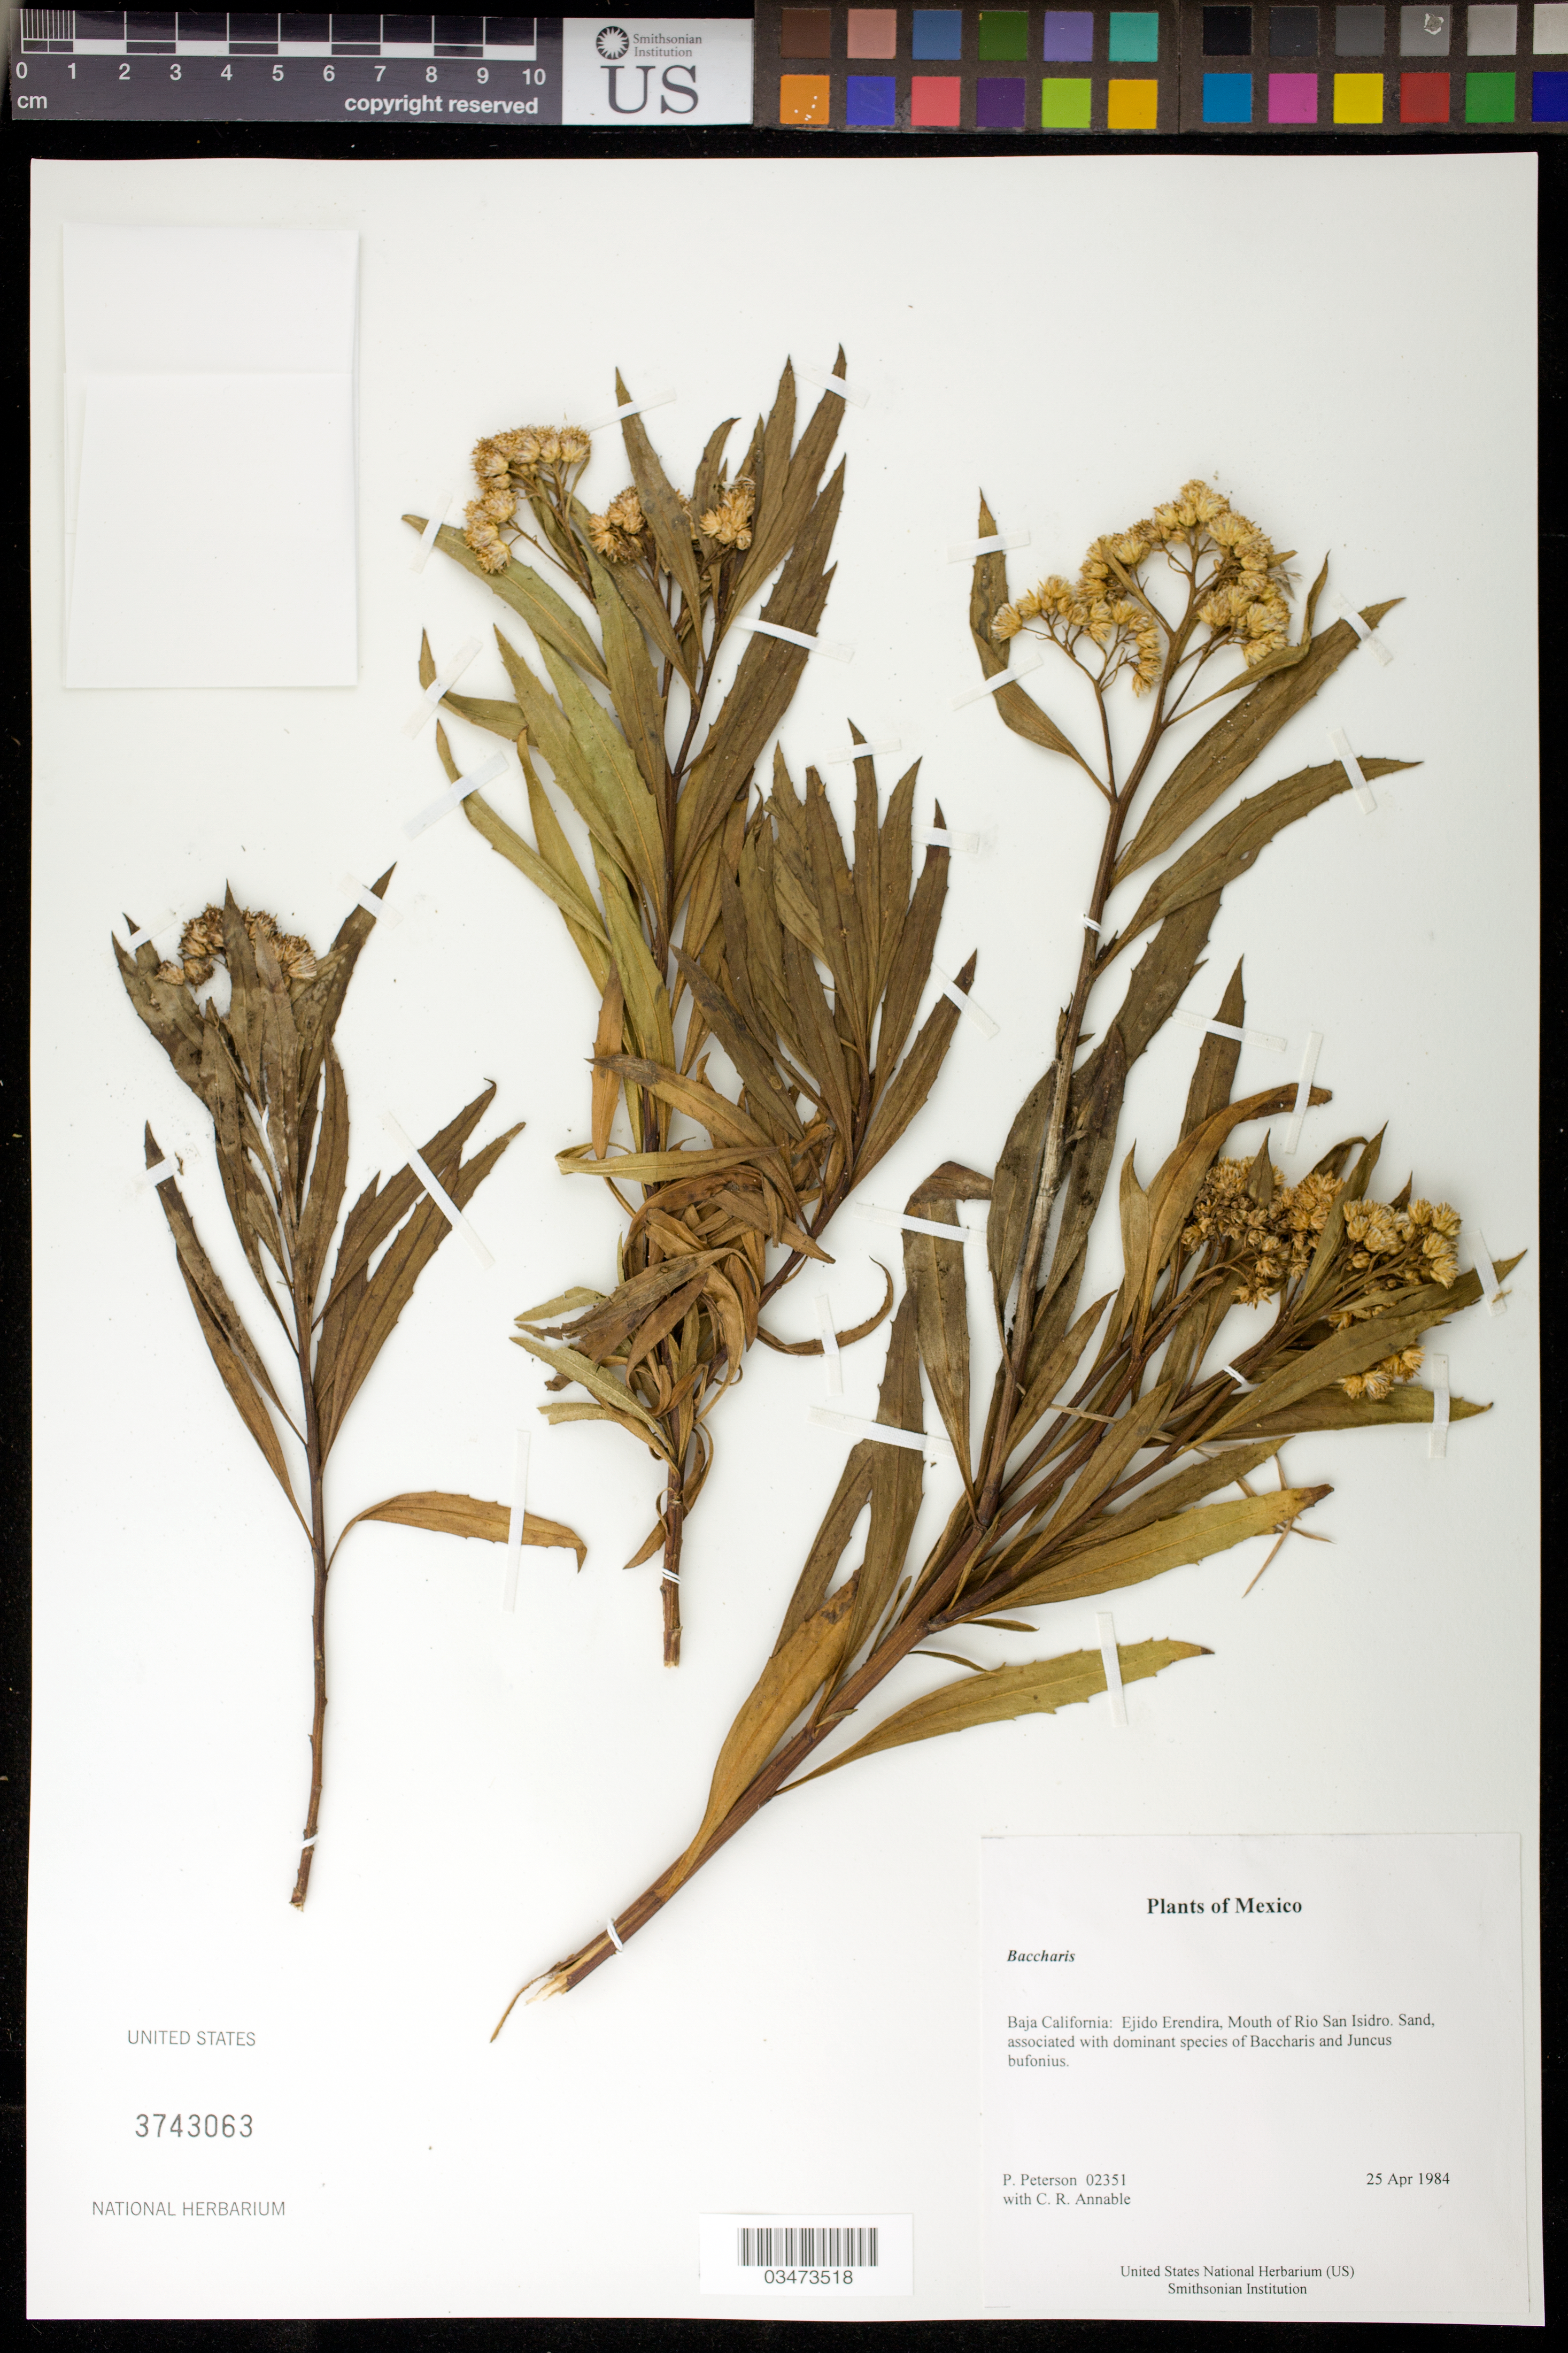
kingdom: Plantae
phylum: Tracheophyta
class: Magnoliopsida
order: Asterales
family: Asteraceae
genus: Baccharis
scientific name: Baccharis sp.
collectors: P. M. Peterson & C. R. Annable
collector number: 02351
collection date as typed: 25 Apr 1984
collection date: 1984-04-25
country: Mexico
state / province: Baja California Norte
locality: Ejido Erendira, Mouth of Rio San Isidro.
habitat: Sand, associated with dominant species of Baccharis and Juncus bufonius.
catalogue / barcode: US 3743063